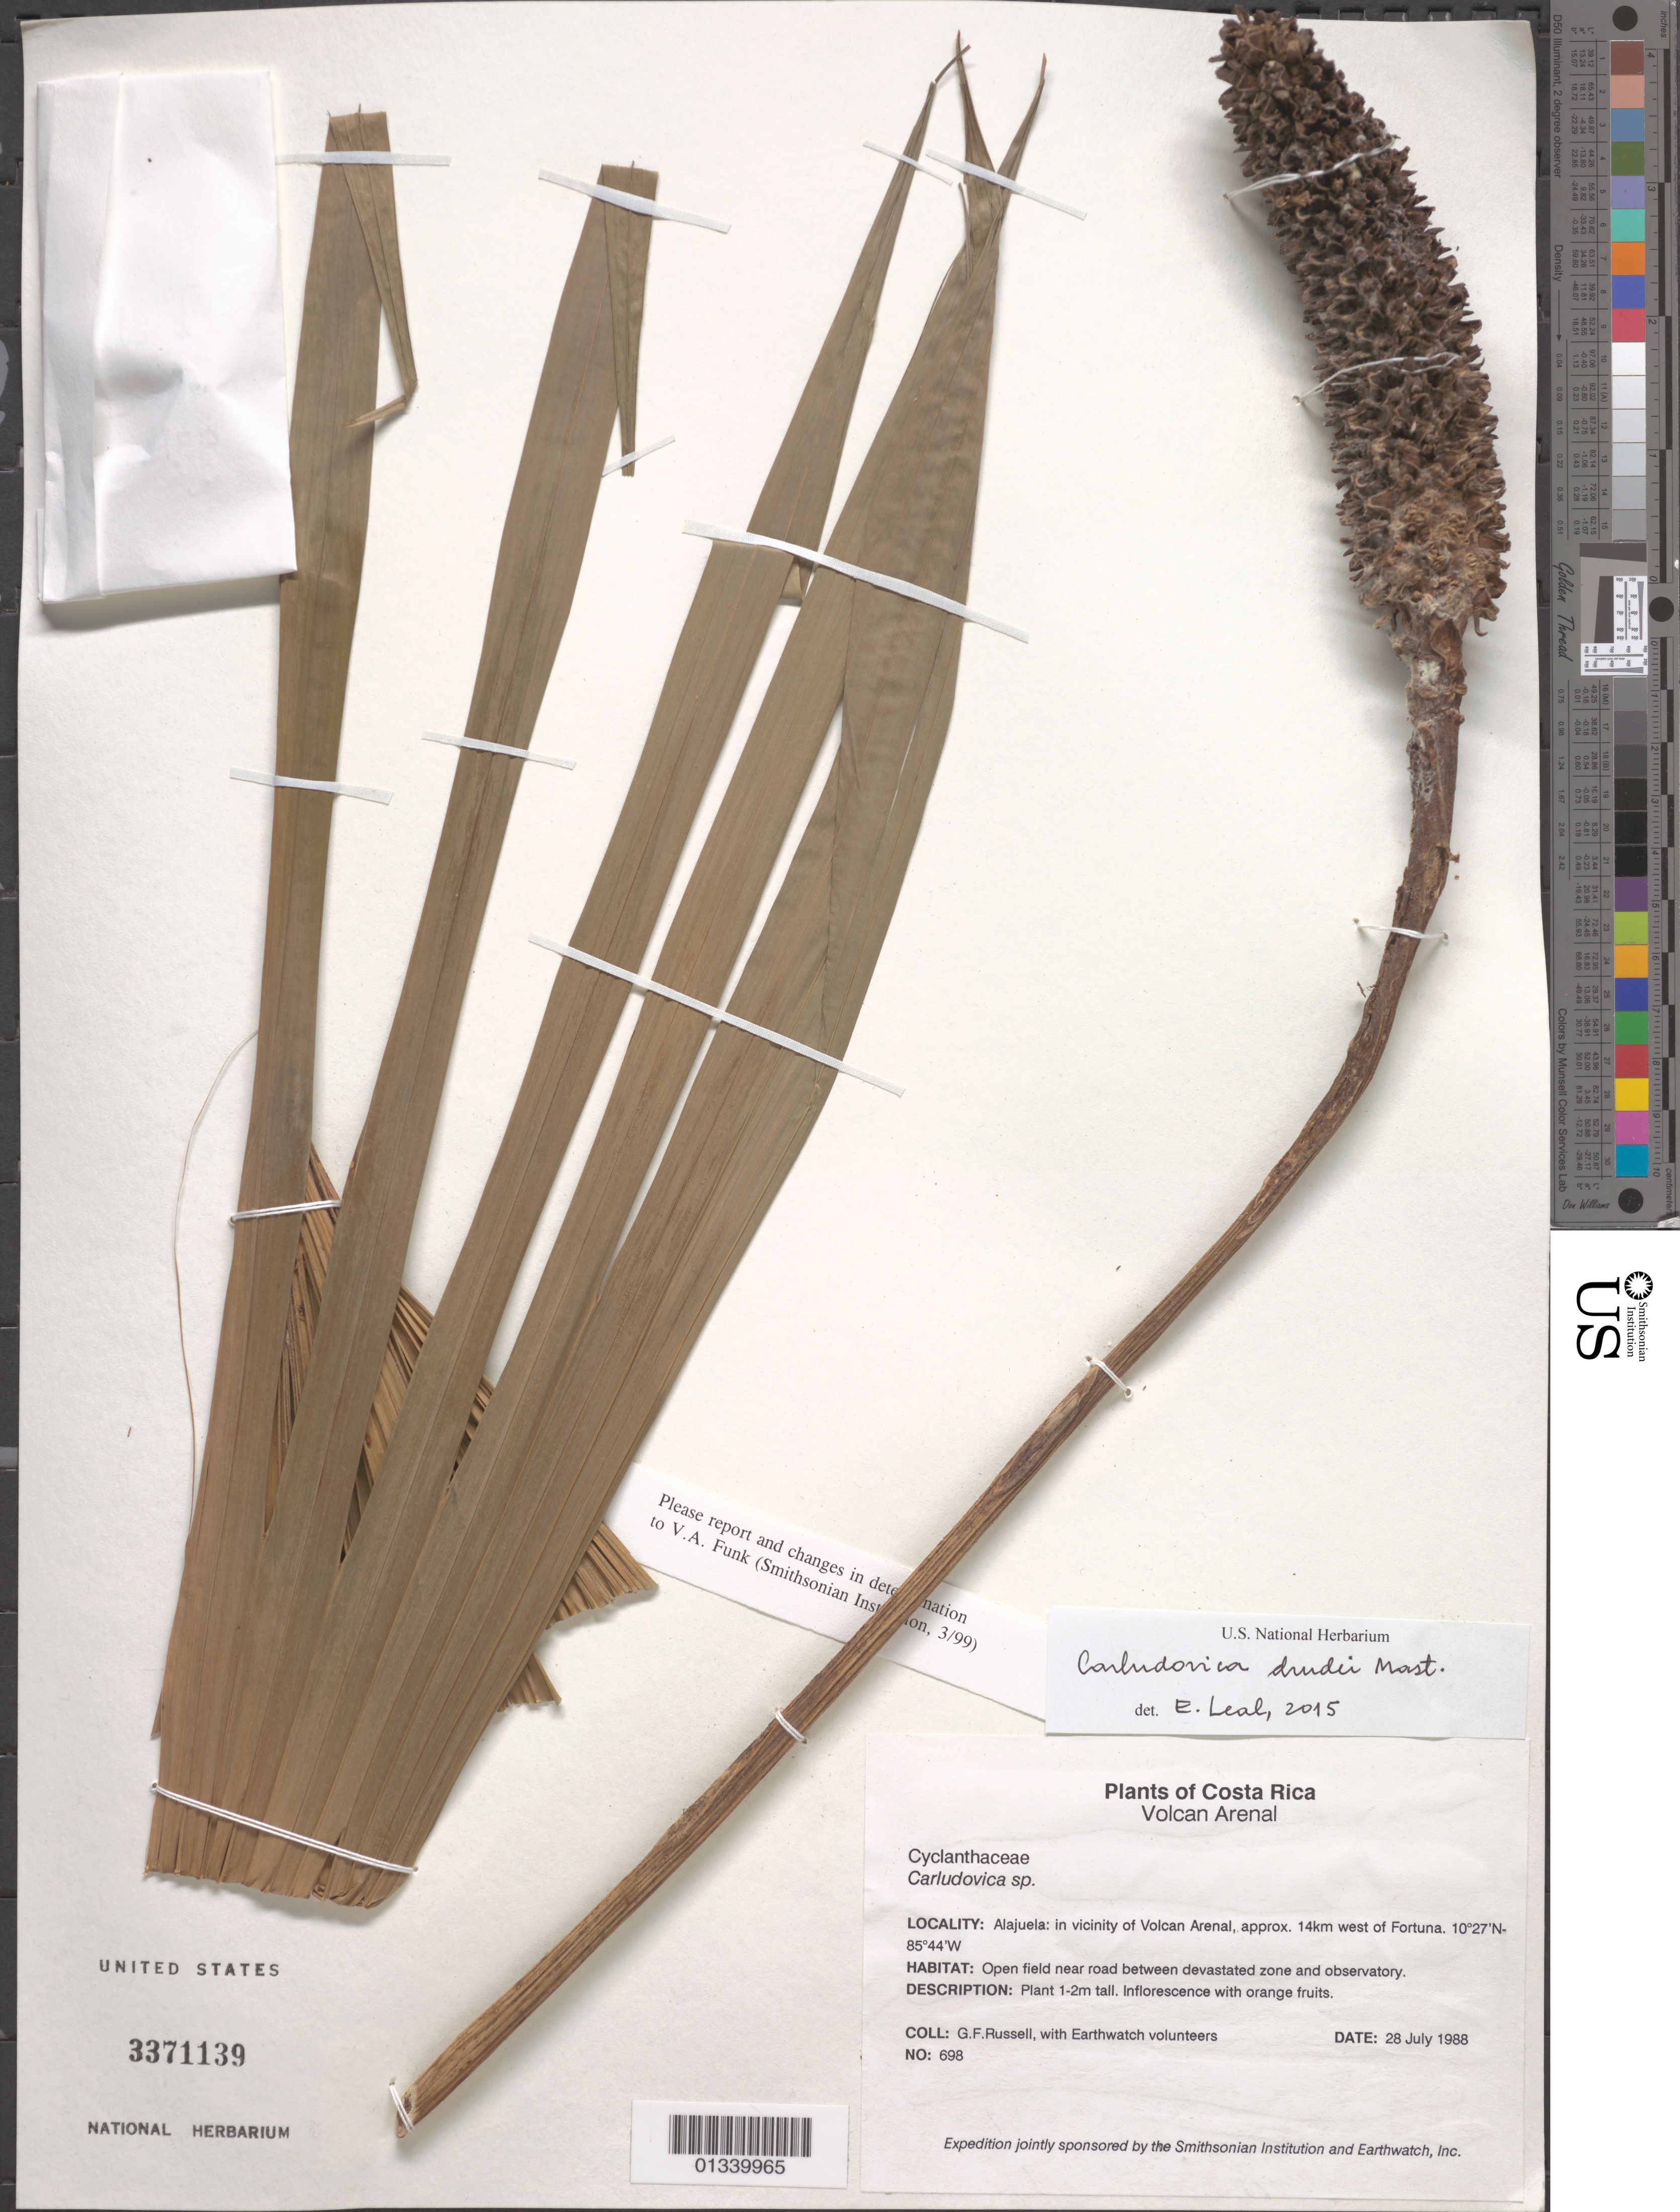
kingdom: Plantae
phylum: Tracheophyta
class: Liliopsida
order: Pandanales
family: Cyclanthaceae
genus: Carludovica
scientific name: Carludovica drudei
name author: Mast.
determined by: Leal, E.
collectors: G. Russell & Earthwatch Volunteers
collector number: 698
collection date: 1988-07-28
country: Costa Rica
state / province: Alajuela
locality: in vicinity of Volcan Arenal, approx. 14km W of Fortuna.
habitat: Open field near road between devastated xone and observatory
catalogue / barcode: US 3371139